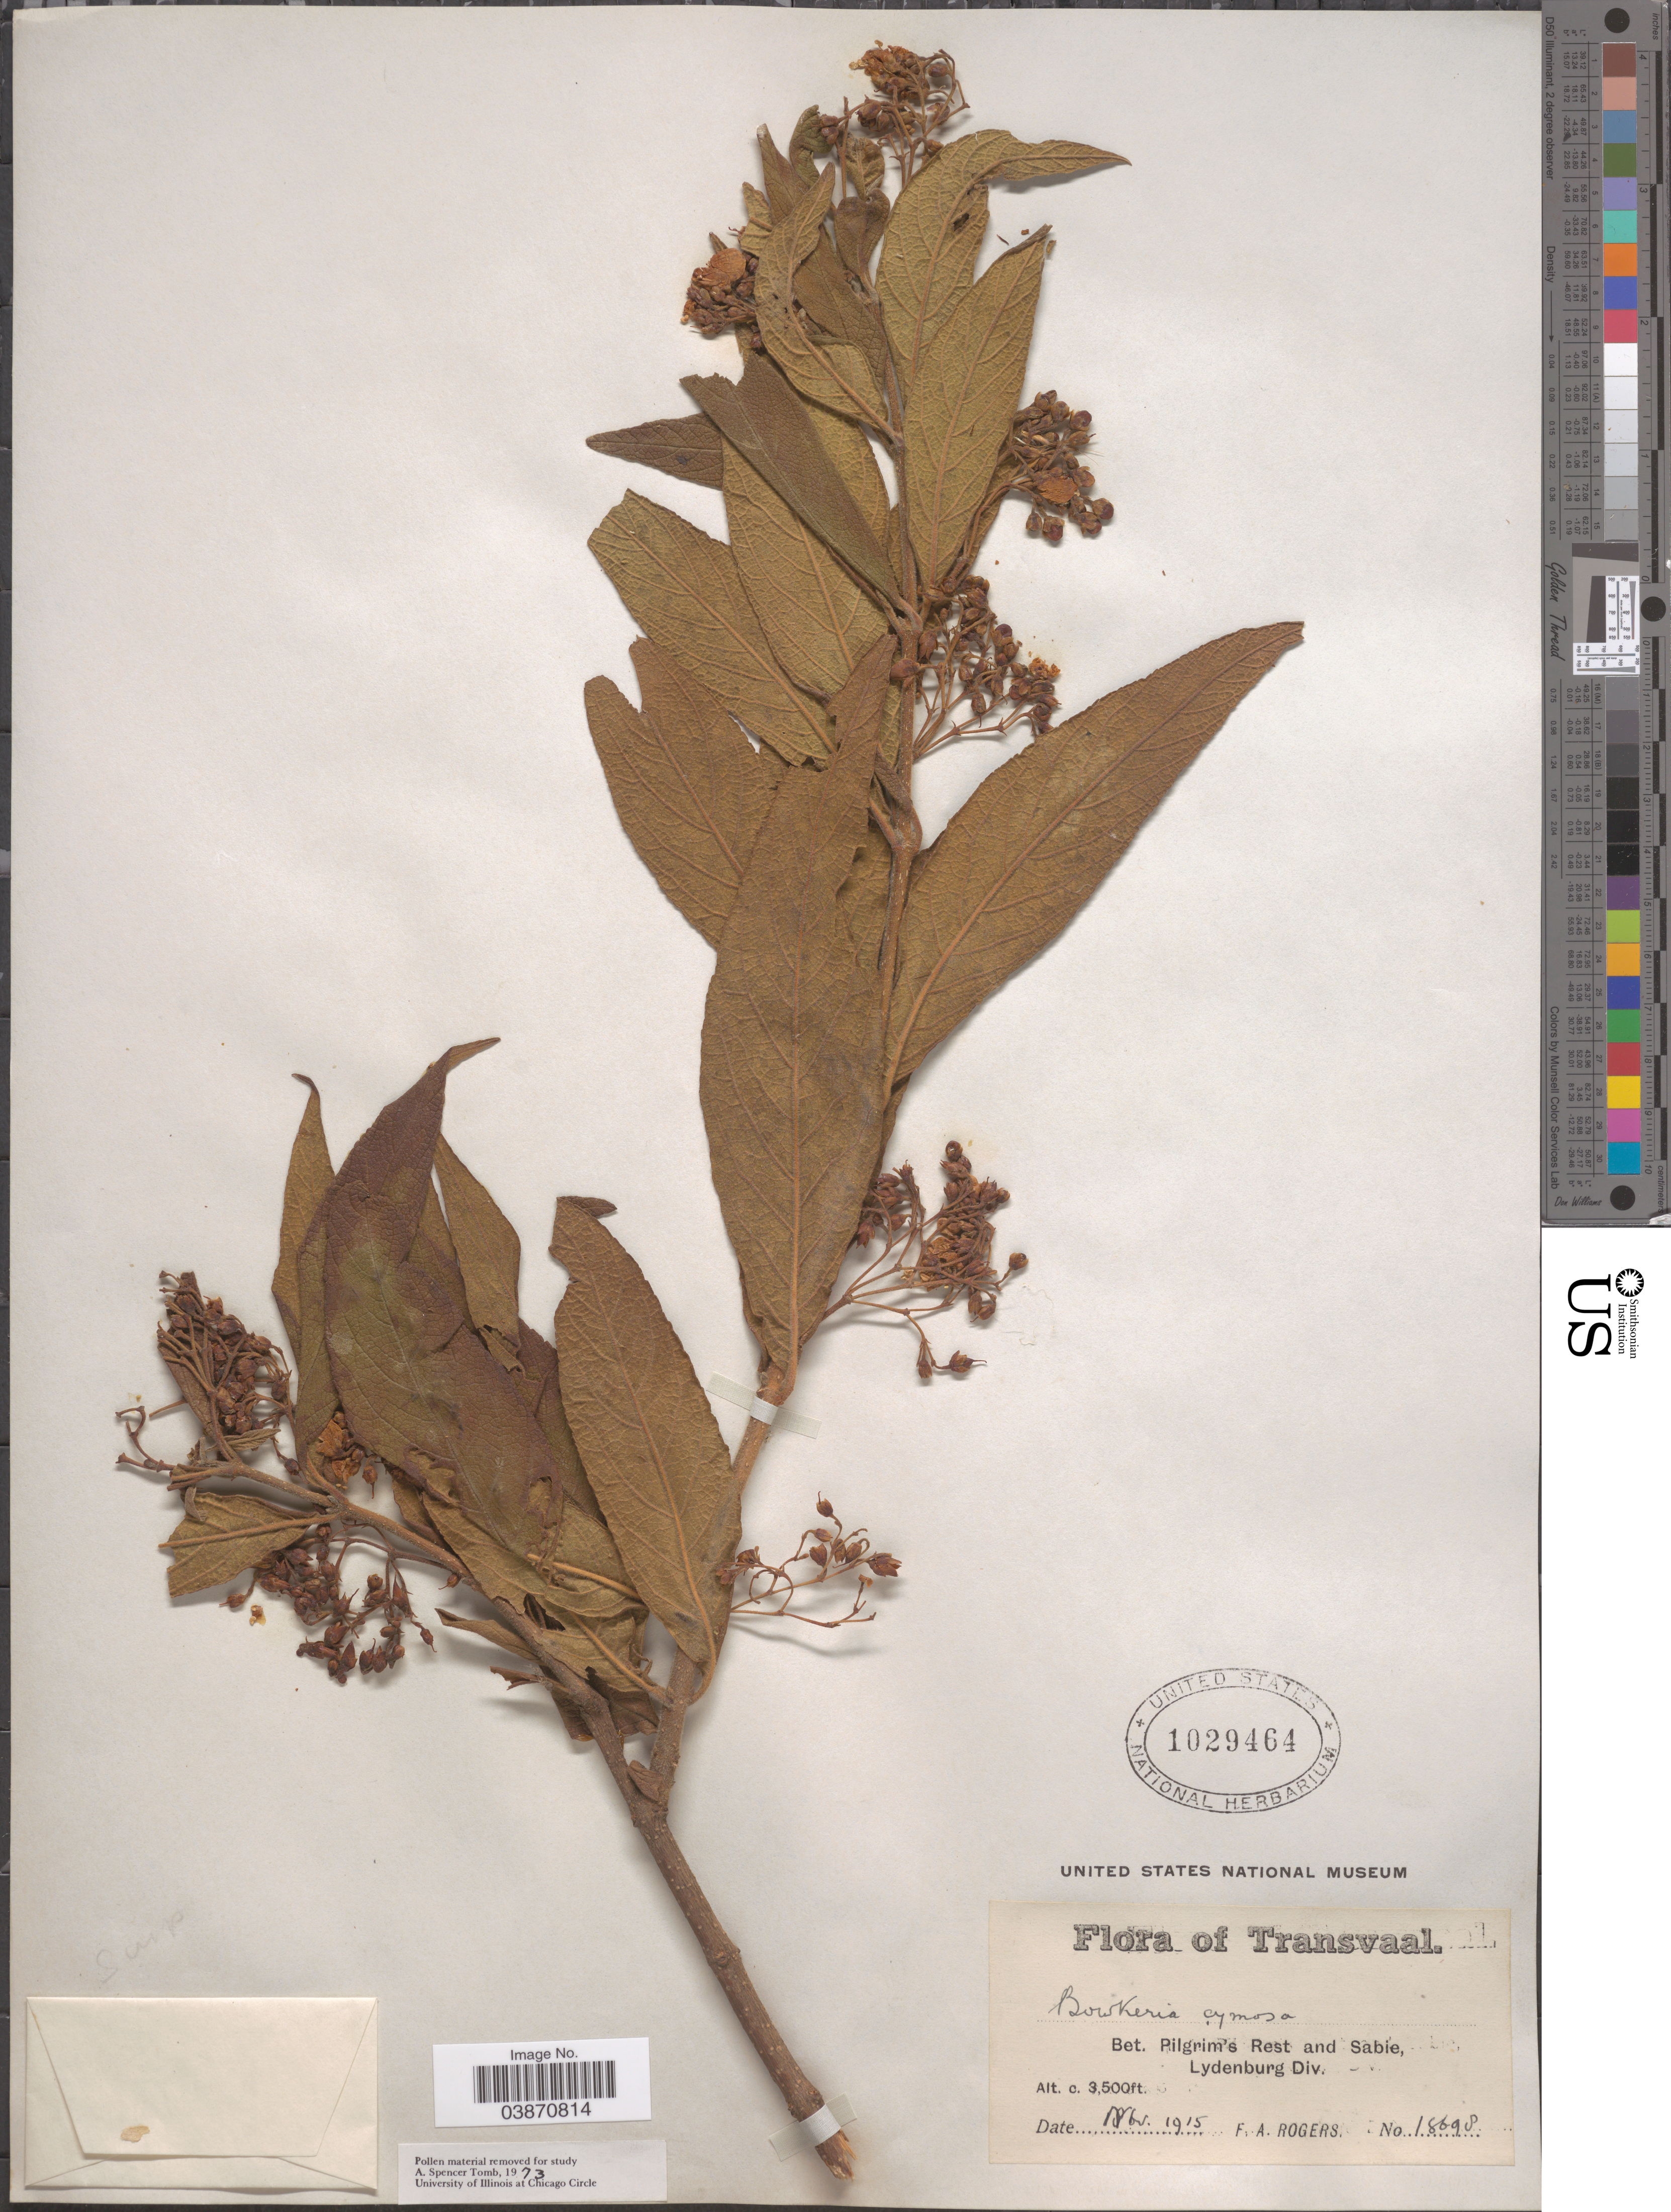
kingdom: Plantae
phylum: Tracheophyta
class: Magnoliopsida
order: Lamiales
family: Stilbaceae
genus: Bowkeria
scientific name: Bowkeria cymosa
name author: MacOwan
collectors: F. A. Rogers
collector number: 18698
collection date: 1915-11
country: South Africa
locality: Transvaal. Bet. Pilgrim's Rest and Sabie, Lydenburg Div.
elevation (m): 1067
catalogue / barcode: US 1029464